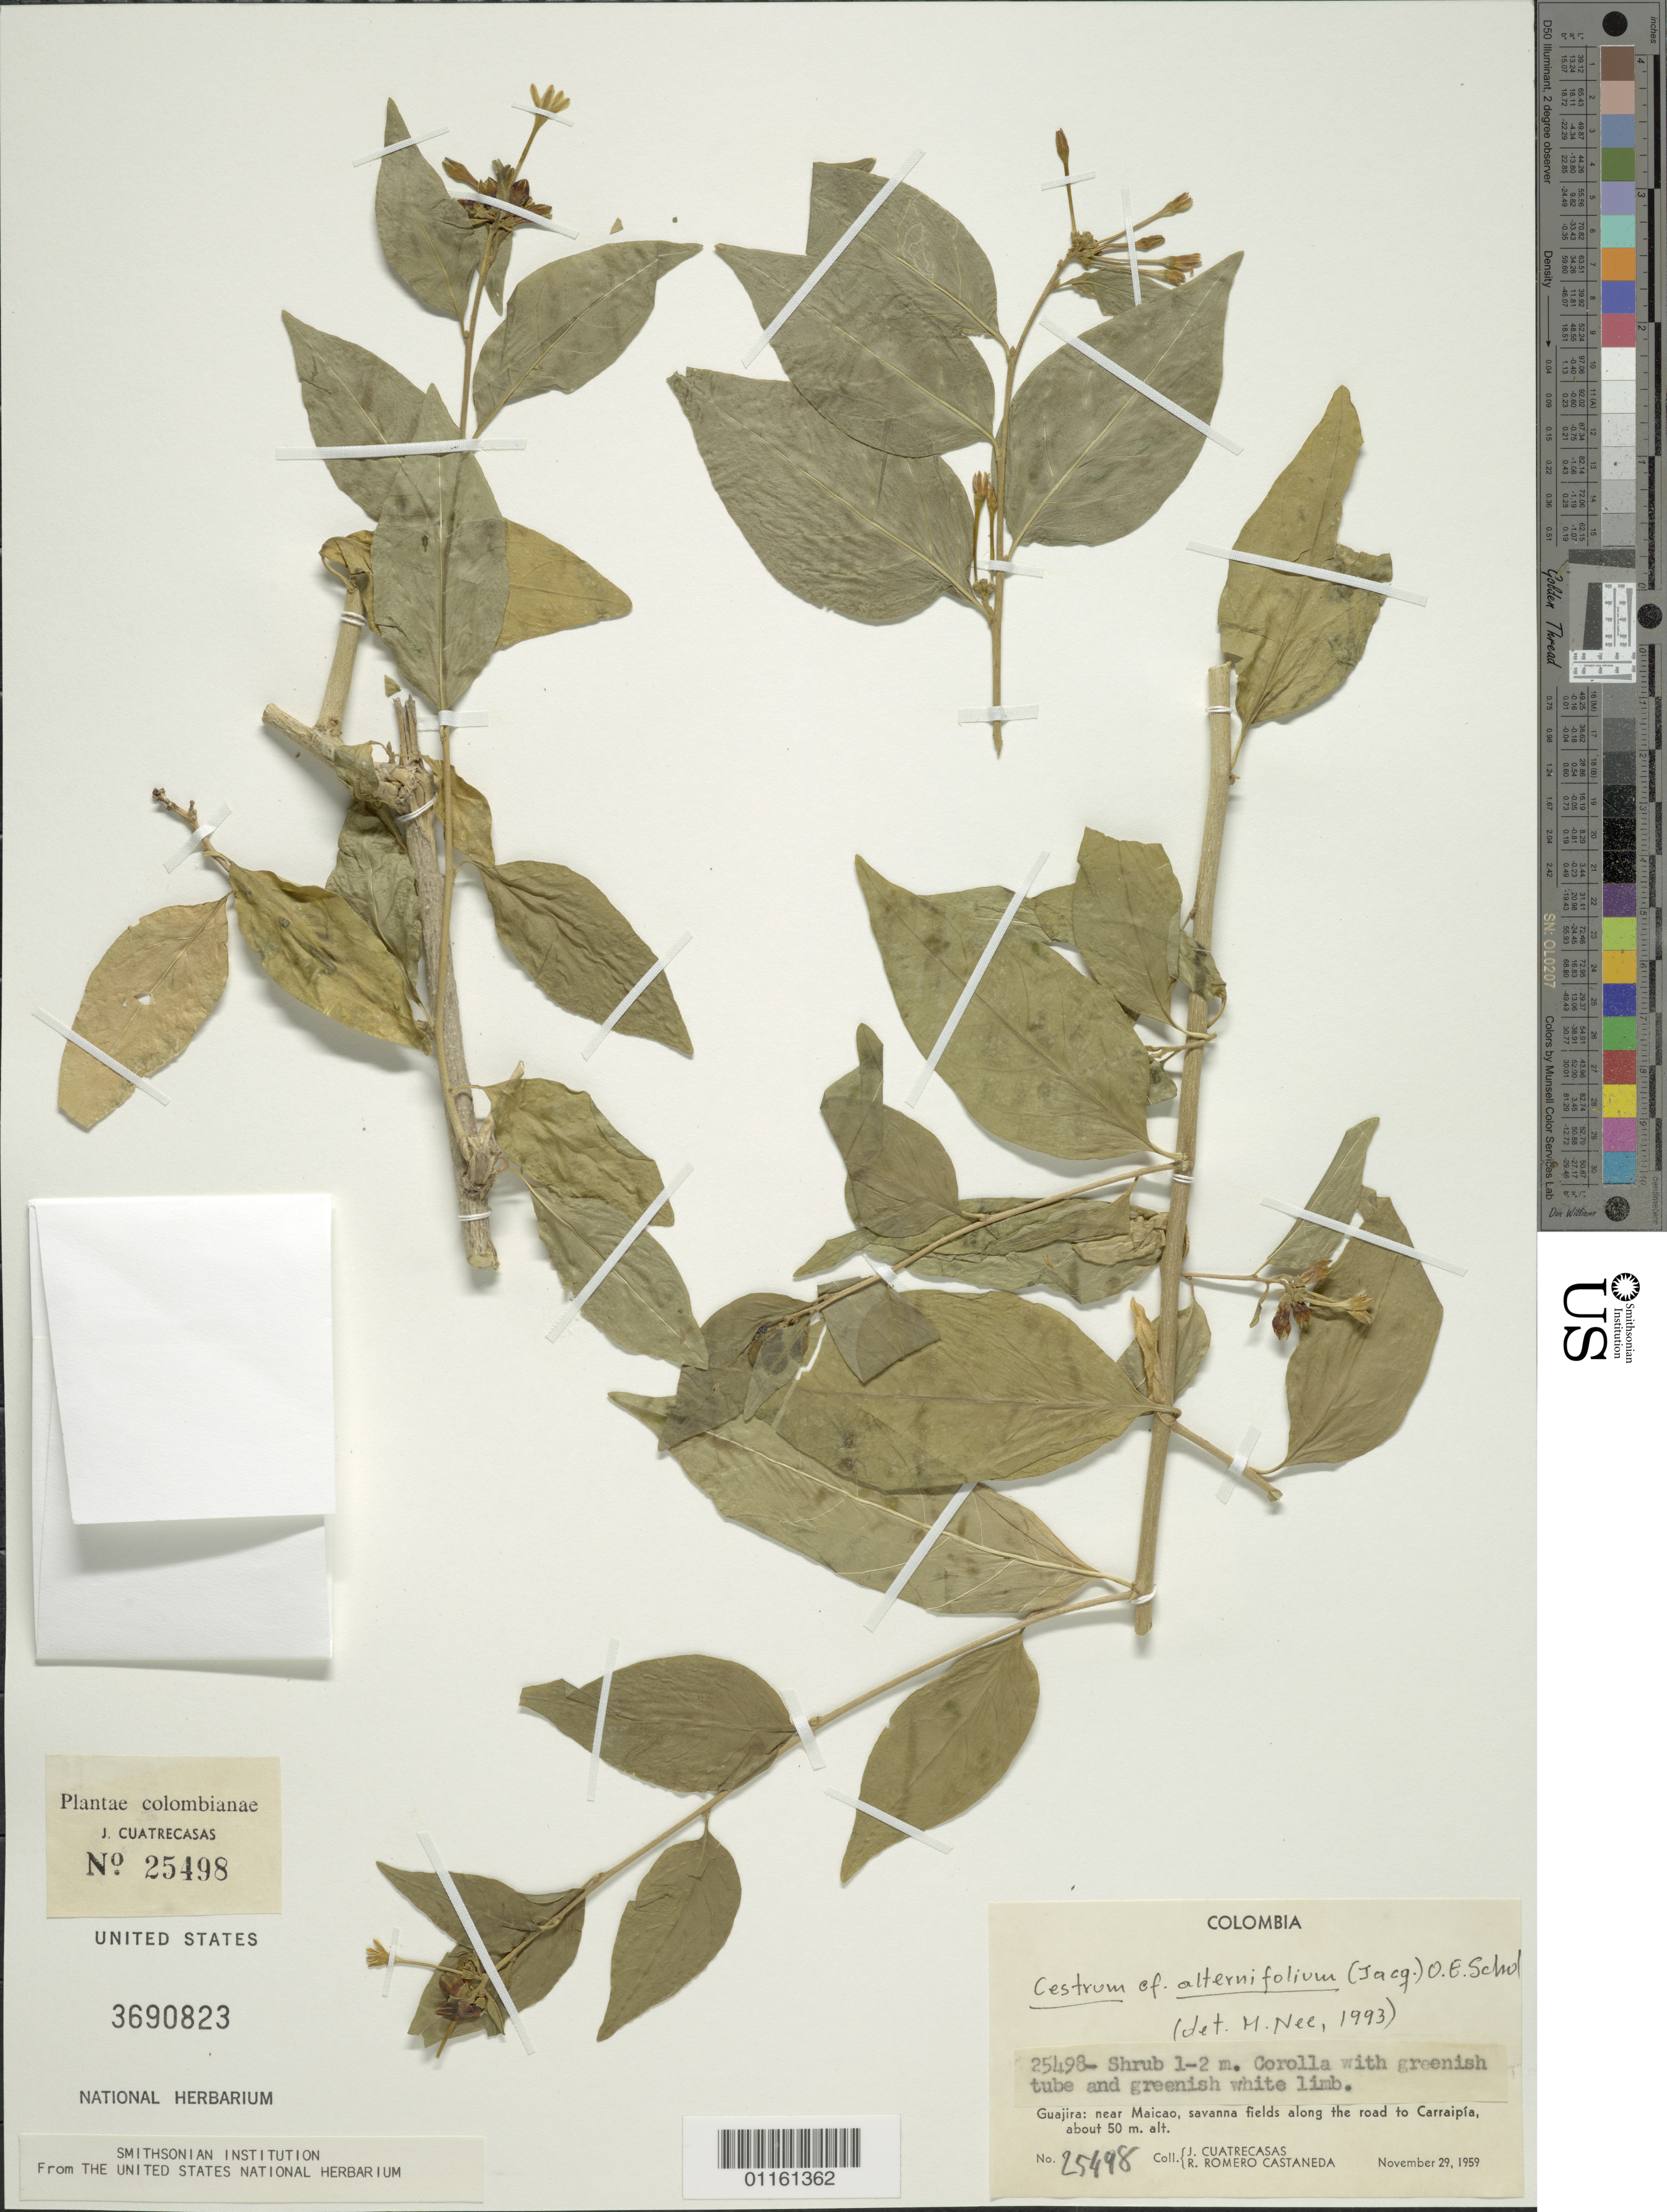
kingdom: Plantae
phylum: Tracheophyta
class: Magnoliopsida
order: Solanales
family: Solanaceae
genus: Cestrum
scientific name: Cestrum alternifolium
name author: (Jacq.) O.E. Schulz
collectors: J. Cuatrecasas & R. Romero Castañeda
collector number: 25498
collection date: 1959-11-29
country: Colombia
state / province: La Guajira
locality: near Maicao, savanna fields along the road to Carraipia.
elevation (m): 50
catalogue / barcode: US 3690823